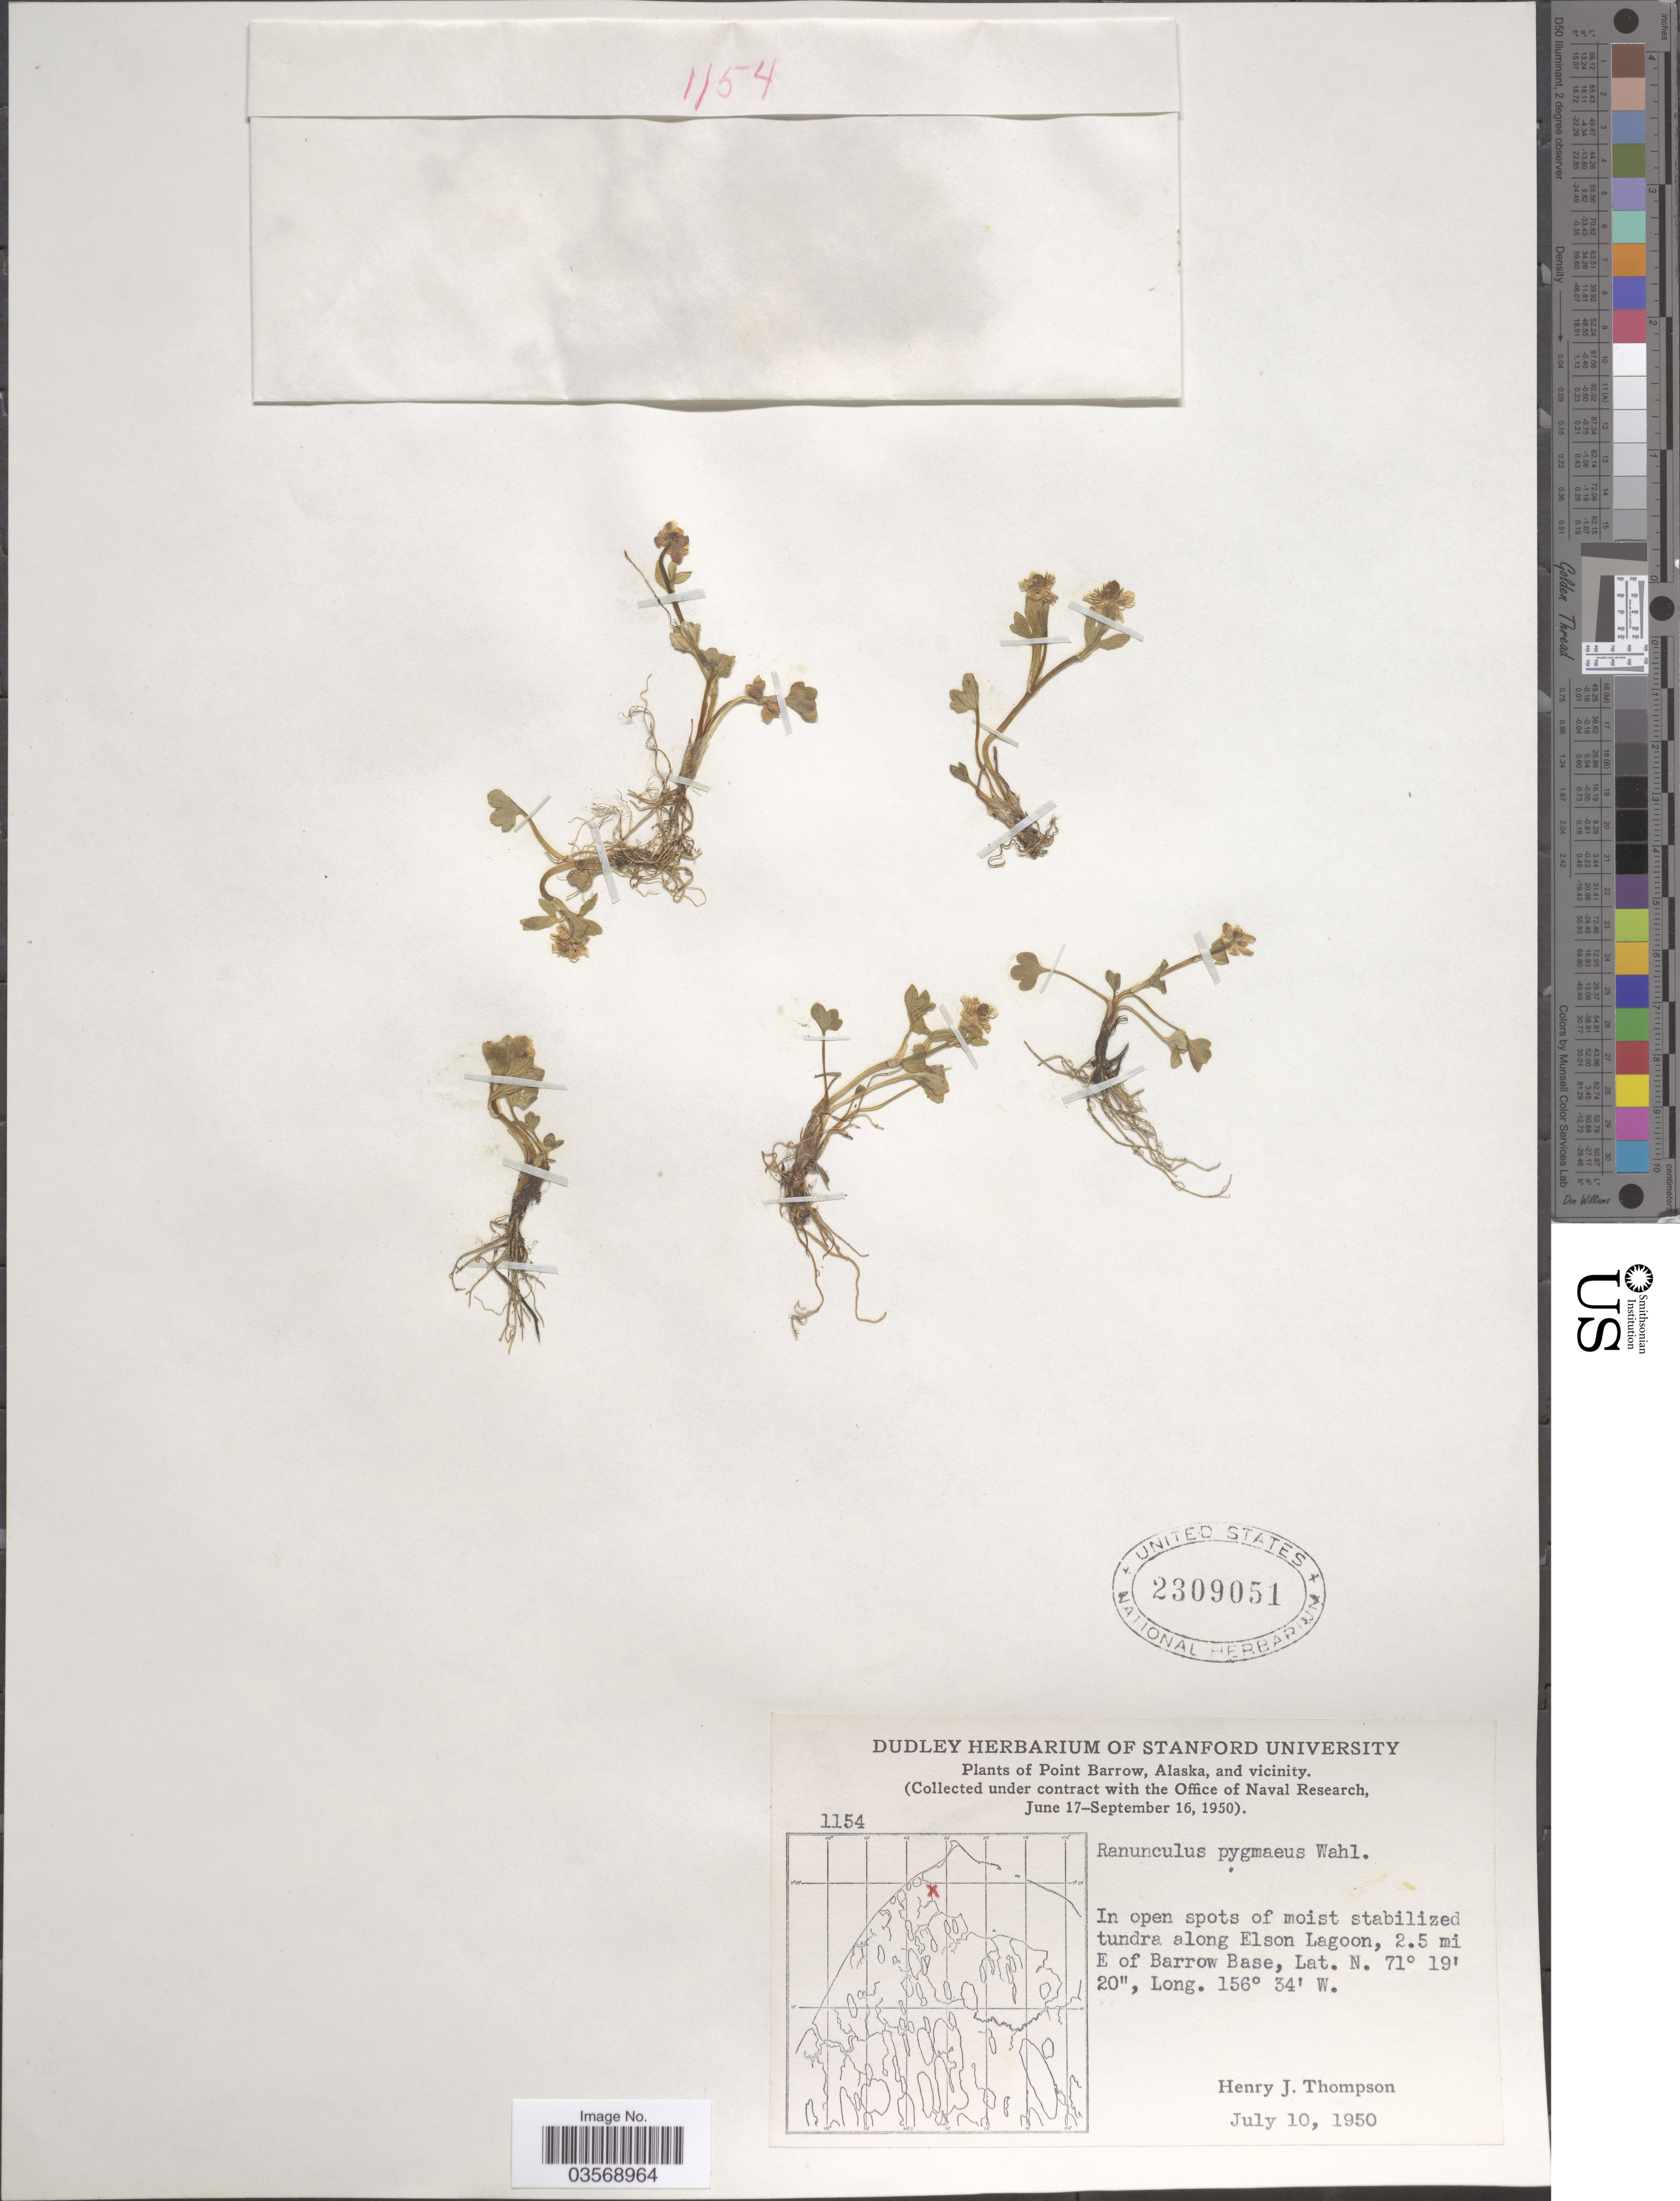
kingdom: Plantae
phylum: Tracheophyta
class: Magnoliopsida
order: Ranunculales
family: Ranunculaceae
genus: Ranunculus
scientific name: Ranunculus pygmaeus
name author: Wahlenb.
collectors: H. J. Thompson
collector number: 1154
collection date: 1950-07-10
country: United States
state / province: Alaska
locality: Point Barrow, Alaska, and vicinity. Along Elson Lagoon, 2.5 mi E of Barrow Base.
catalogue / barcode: US 2309051